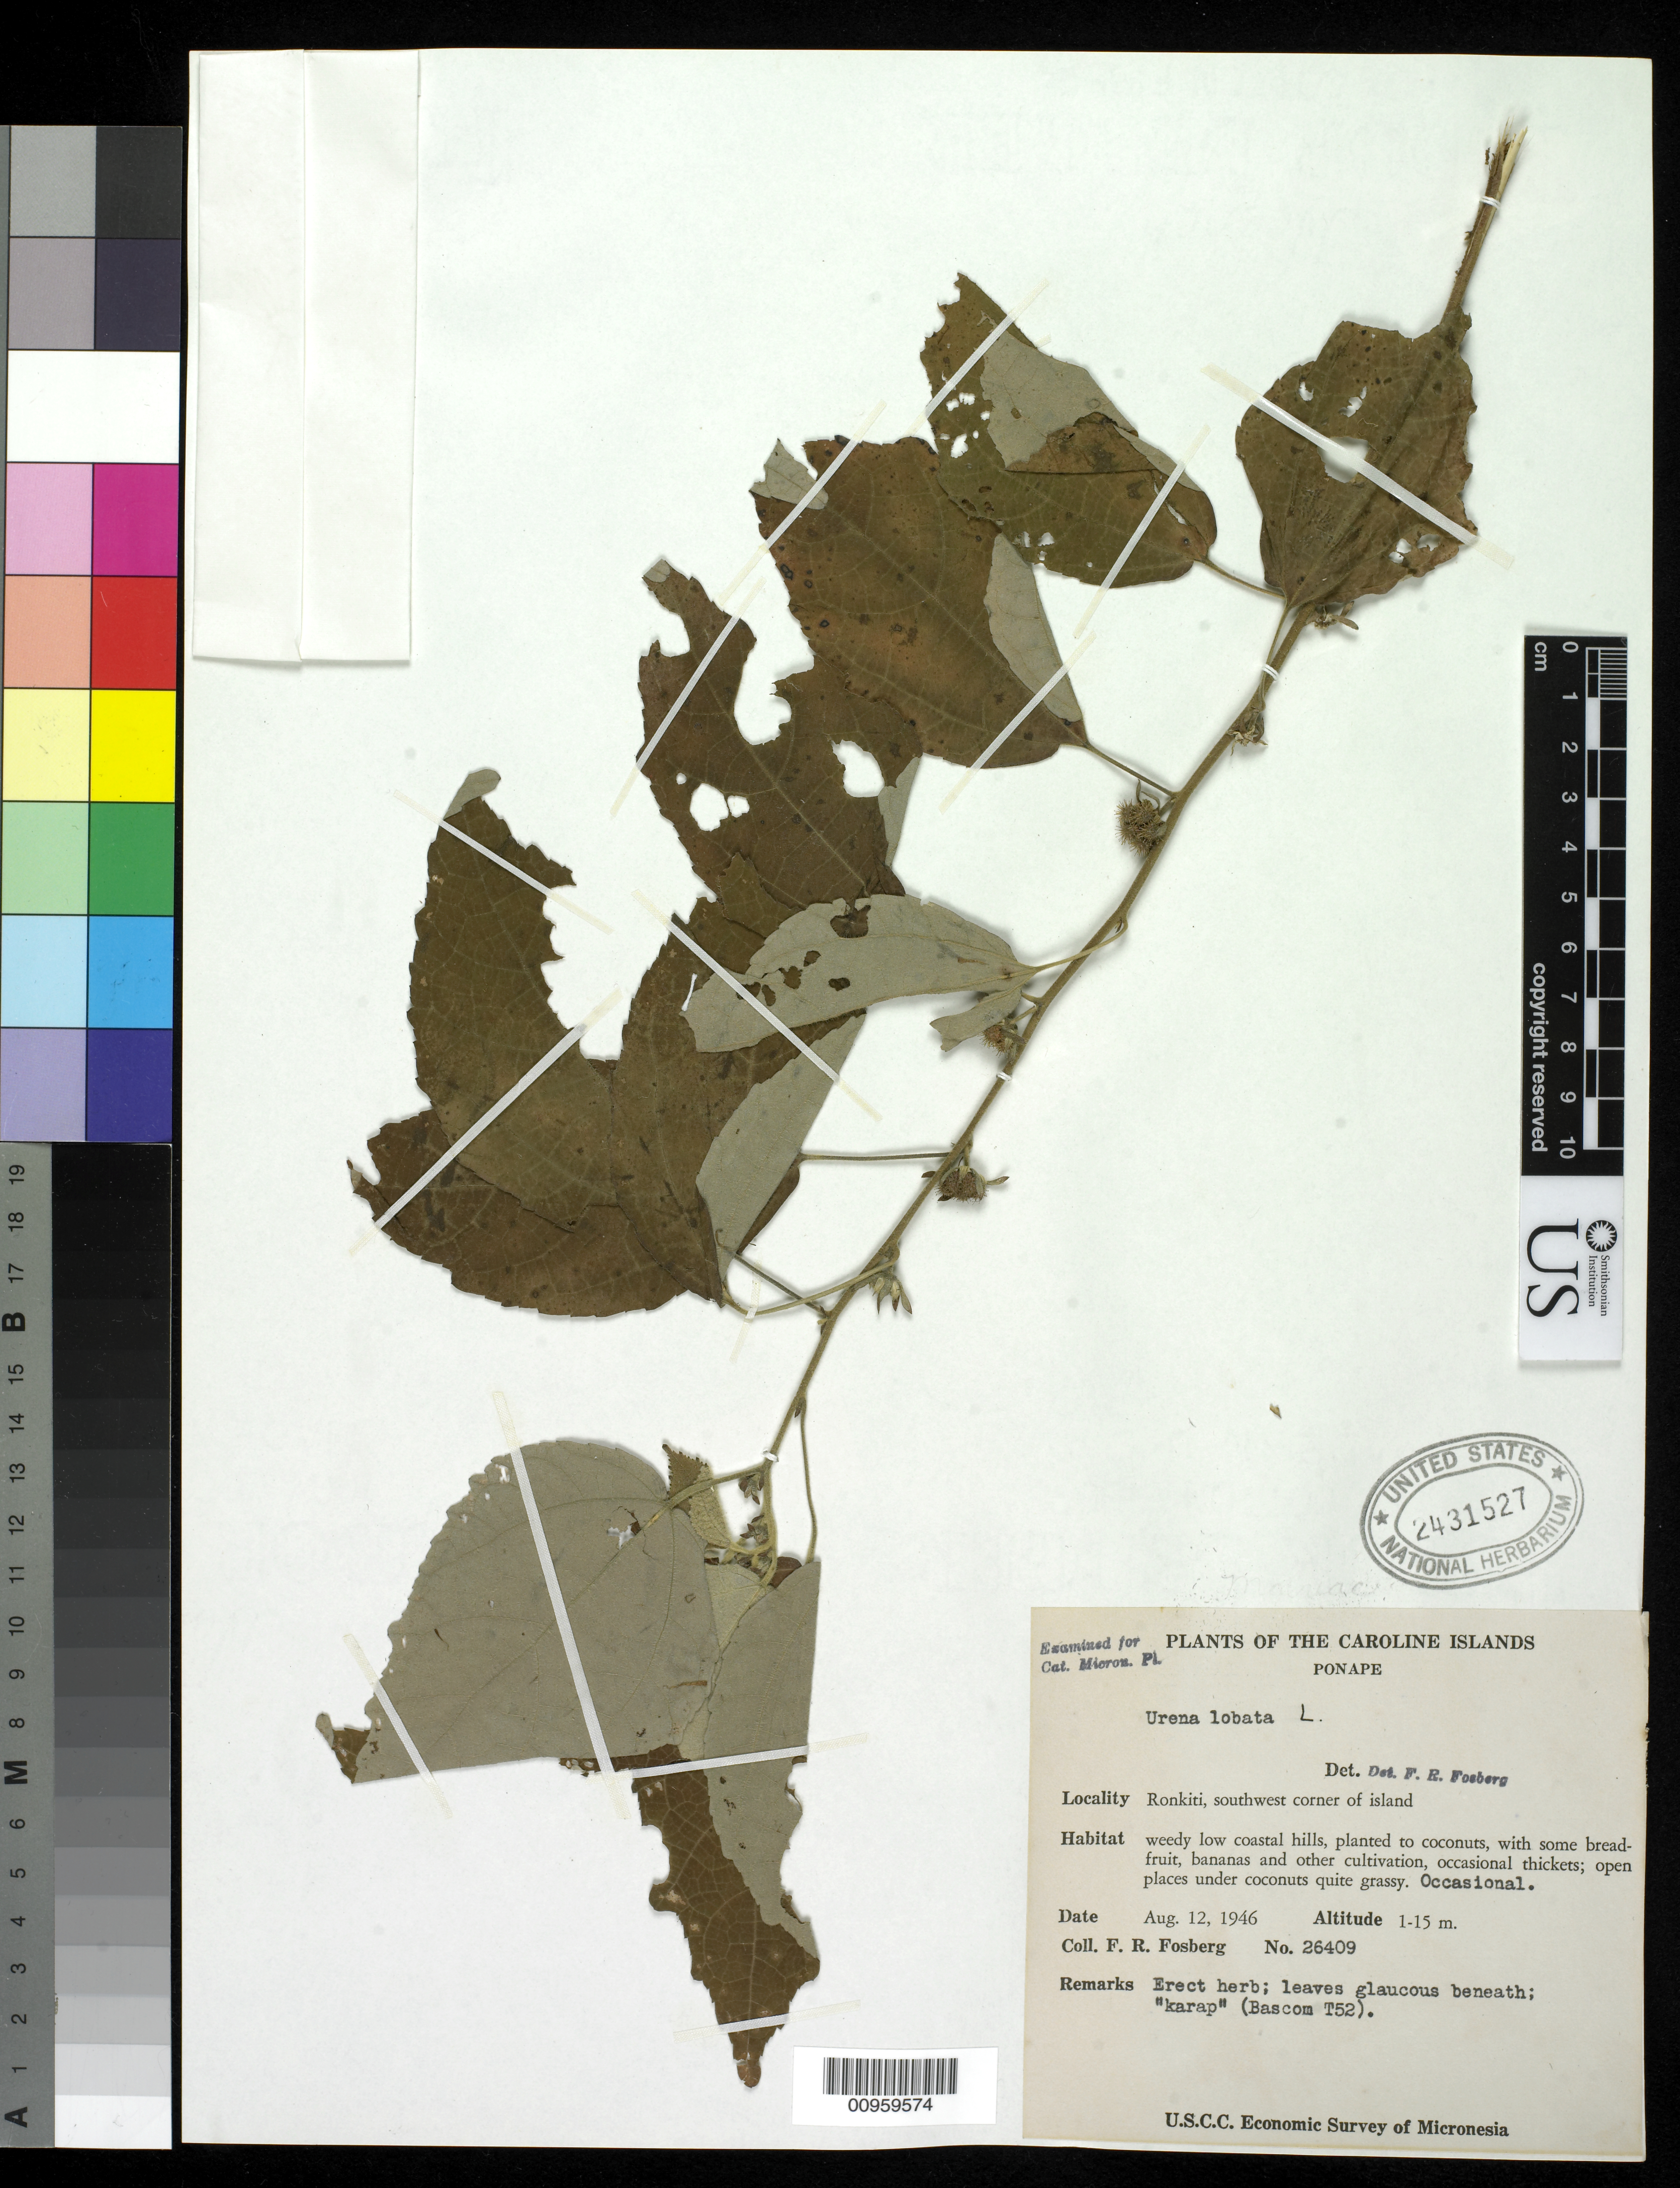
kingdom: Plantae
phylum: Tracheophyta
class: Magnoliopsida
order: Malvales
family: Malvaceae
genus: Urena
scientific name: Urena lobata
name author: L.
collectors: F. R. Fosberg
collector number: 26409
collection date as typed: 12 Aug 1946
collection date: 1946-08-12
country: Micronesia, Federated States of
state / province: Pohnpei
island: Pohnpei [Ponape]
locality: Ronkiti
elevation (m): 1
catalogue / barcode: US 2431527